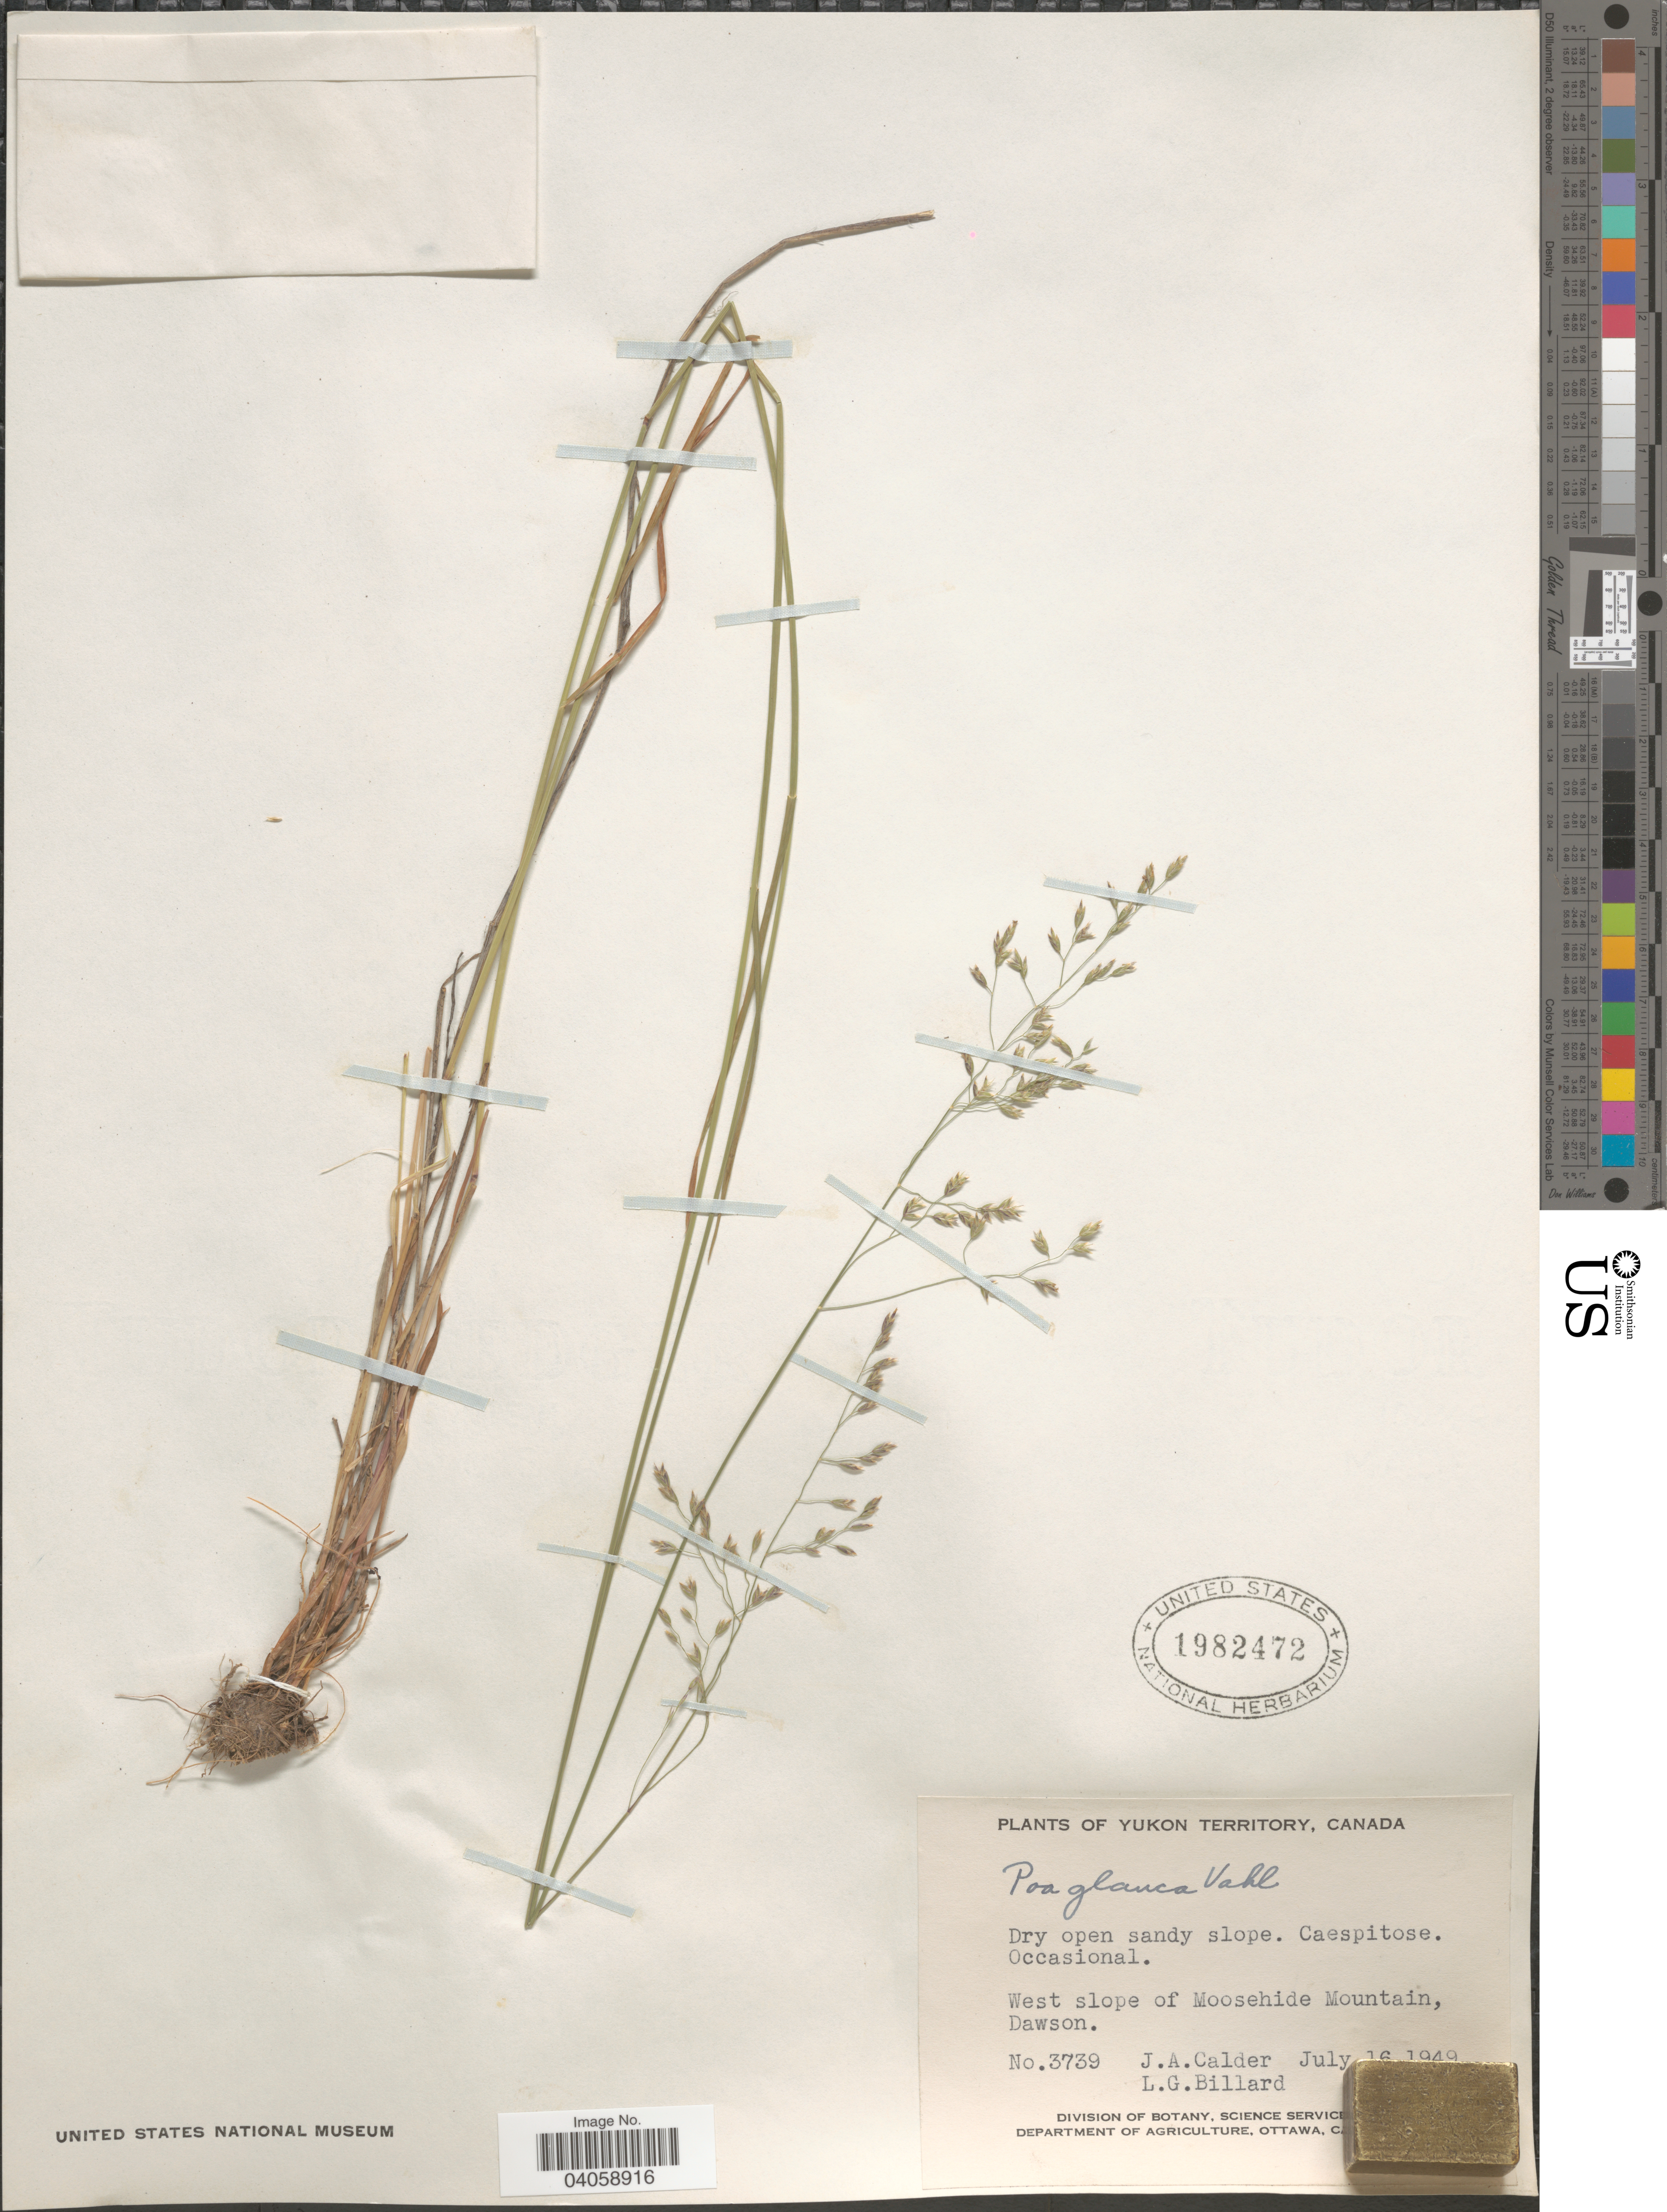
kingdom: Plantae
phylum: Tracheophyta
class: Liliopsida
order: Poales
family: Poaceae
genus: Poa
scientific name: Poa glauca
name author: Vahl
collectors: J. A. Calder & L. Billard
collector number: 3739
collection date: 1949-07-16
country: Canada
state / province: Yukon Territory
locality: West slope of Moosehide Mountain, Dawson.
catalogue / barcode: US 1982472